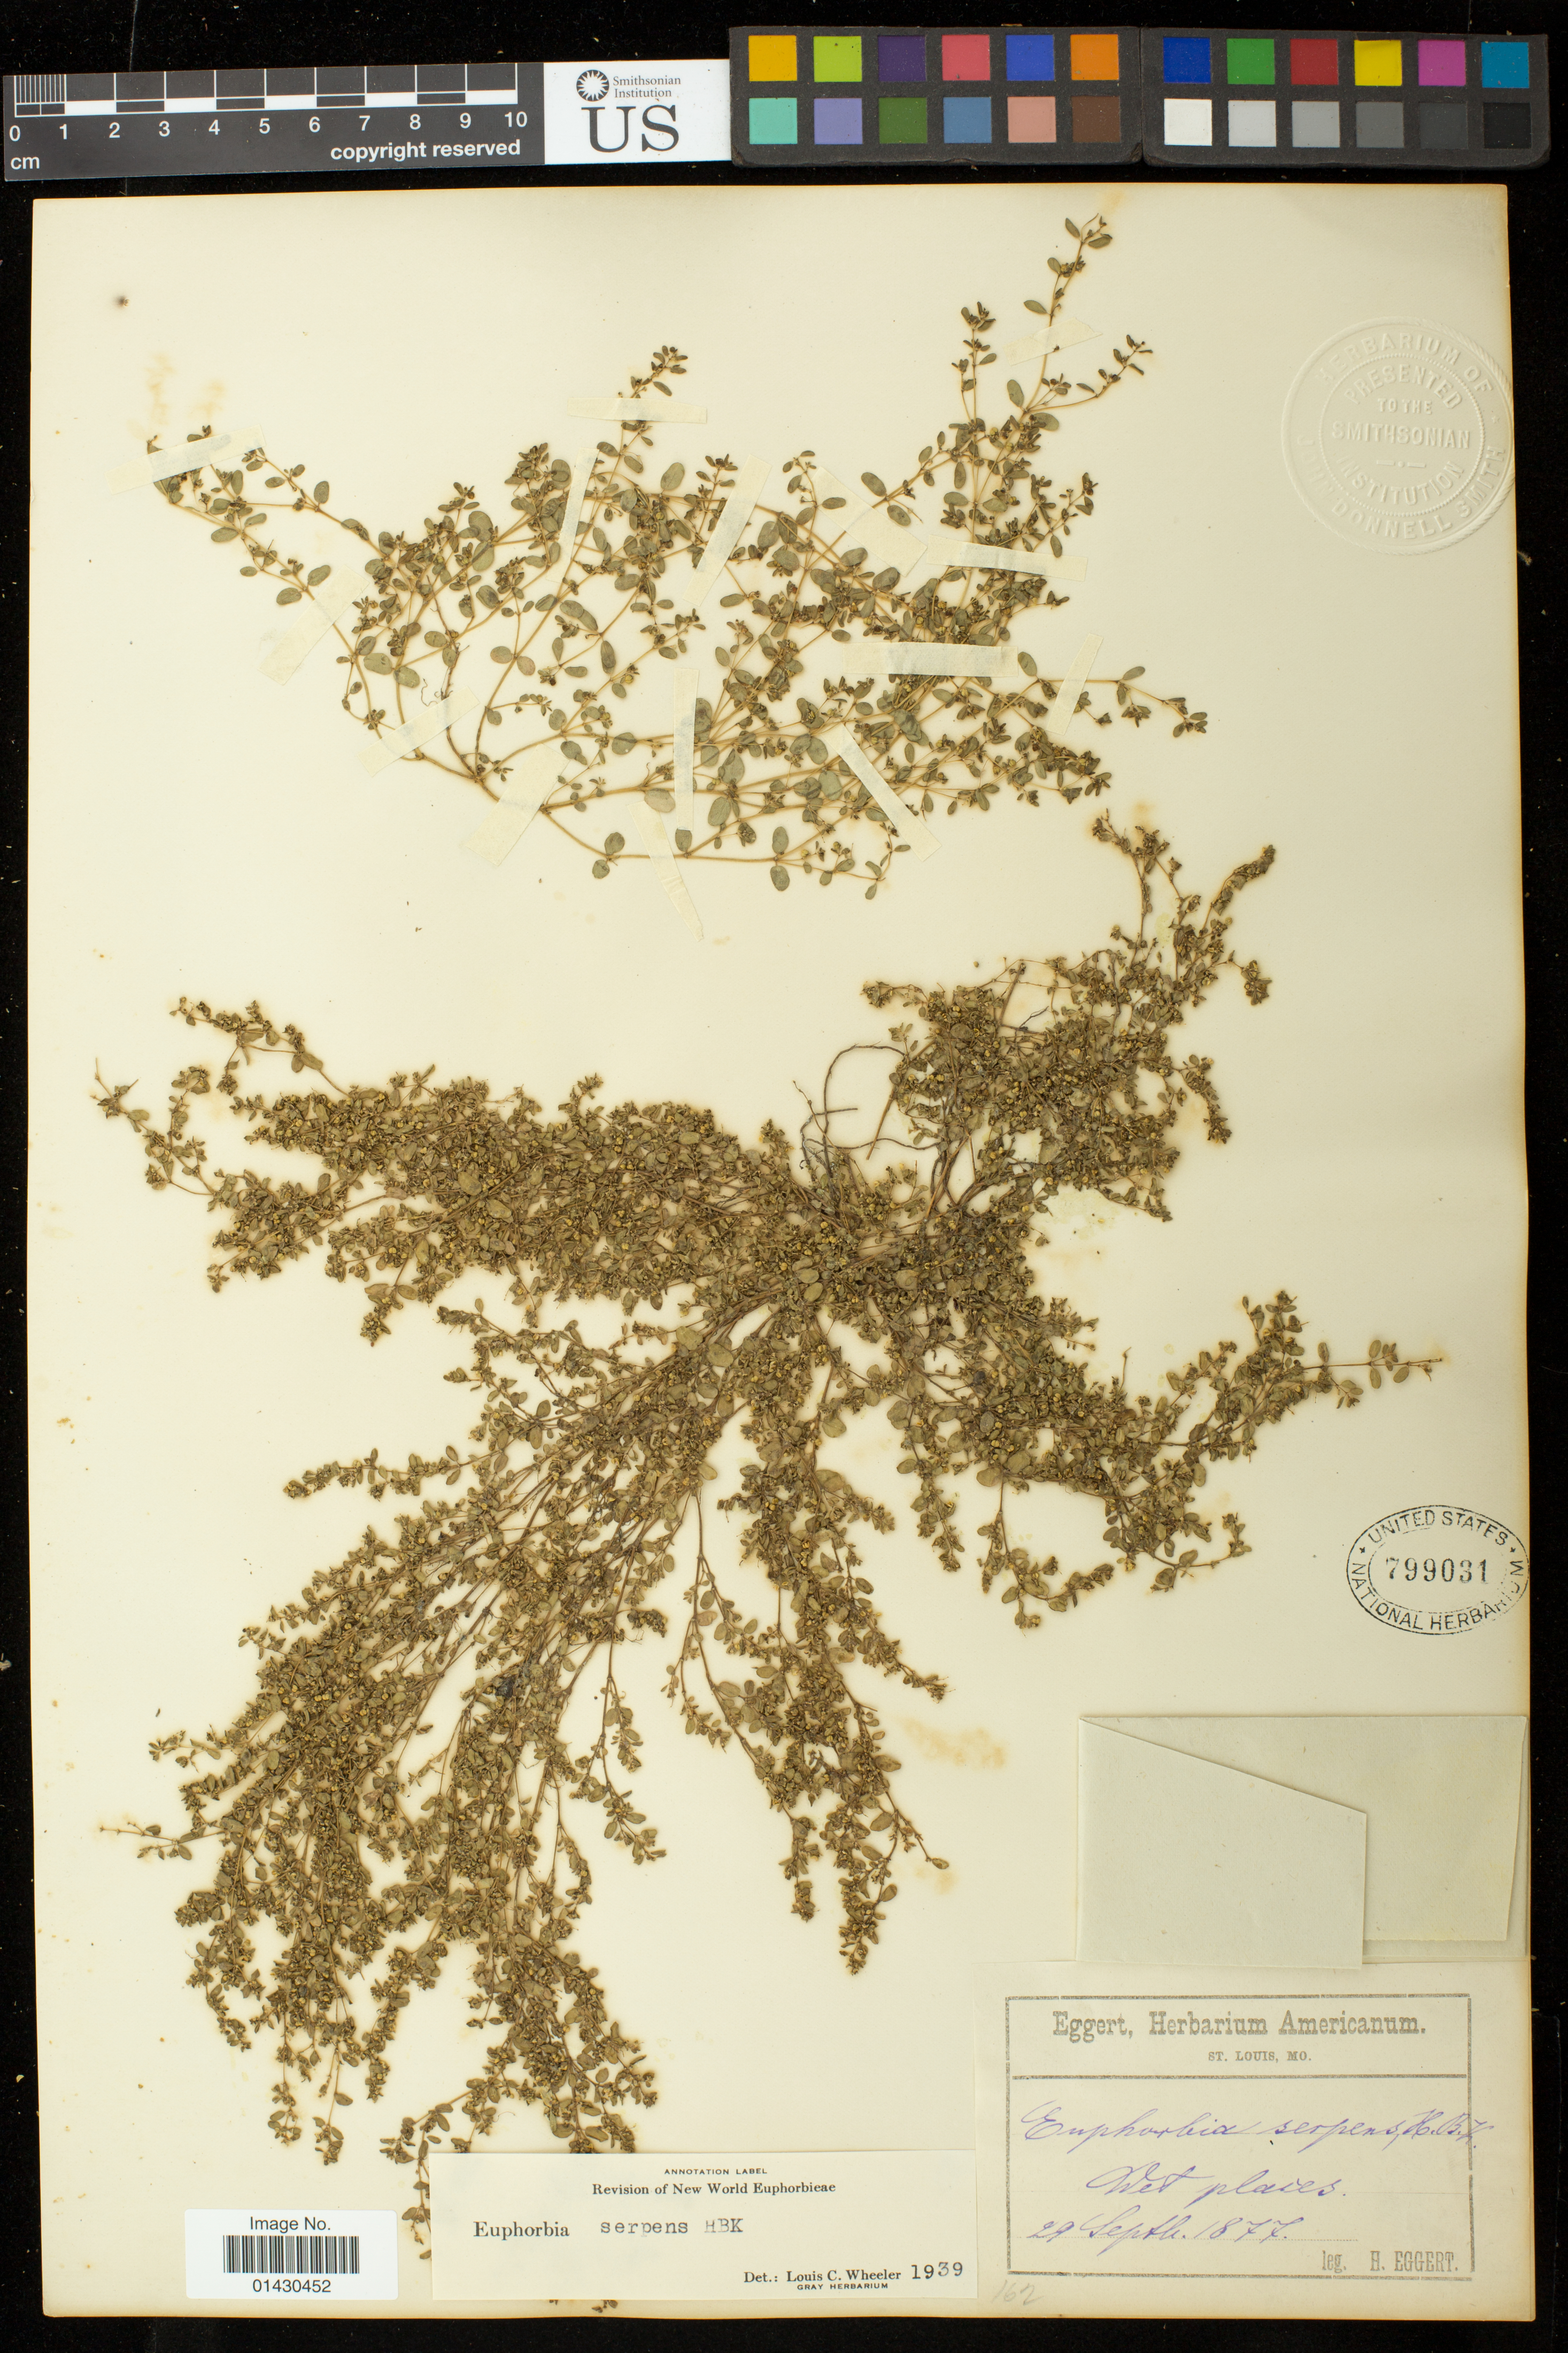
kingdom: Plantae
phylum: Tracheophyta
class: Magnoliopsida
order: Malpighiales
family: Euphorbiaceae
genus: Euphorbia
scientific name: Euphorbia serpens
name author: Kunth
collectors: H. Eggert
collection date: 1877-09-29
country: United States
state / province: Missouri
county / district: St. Louis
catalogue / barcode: US 799031